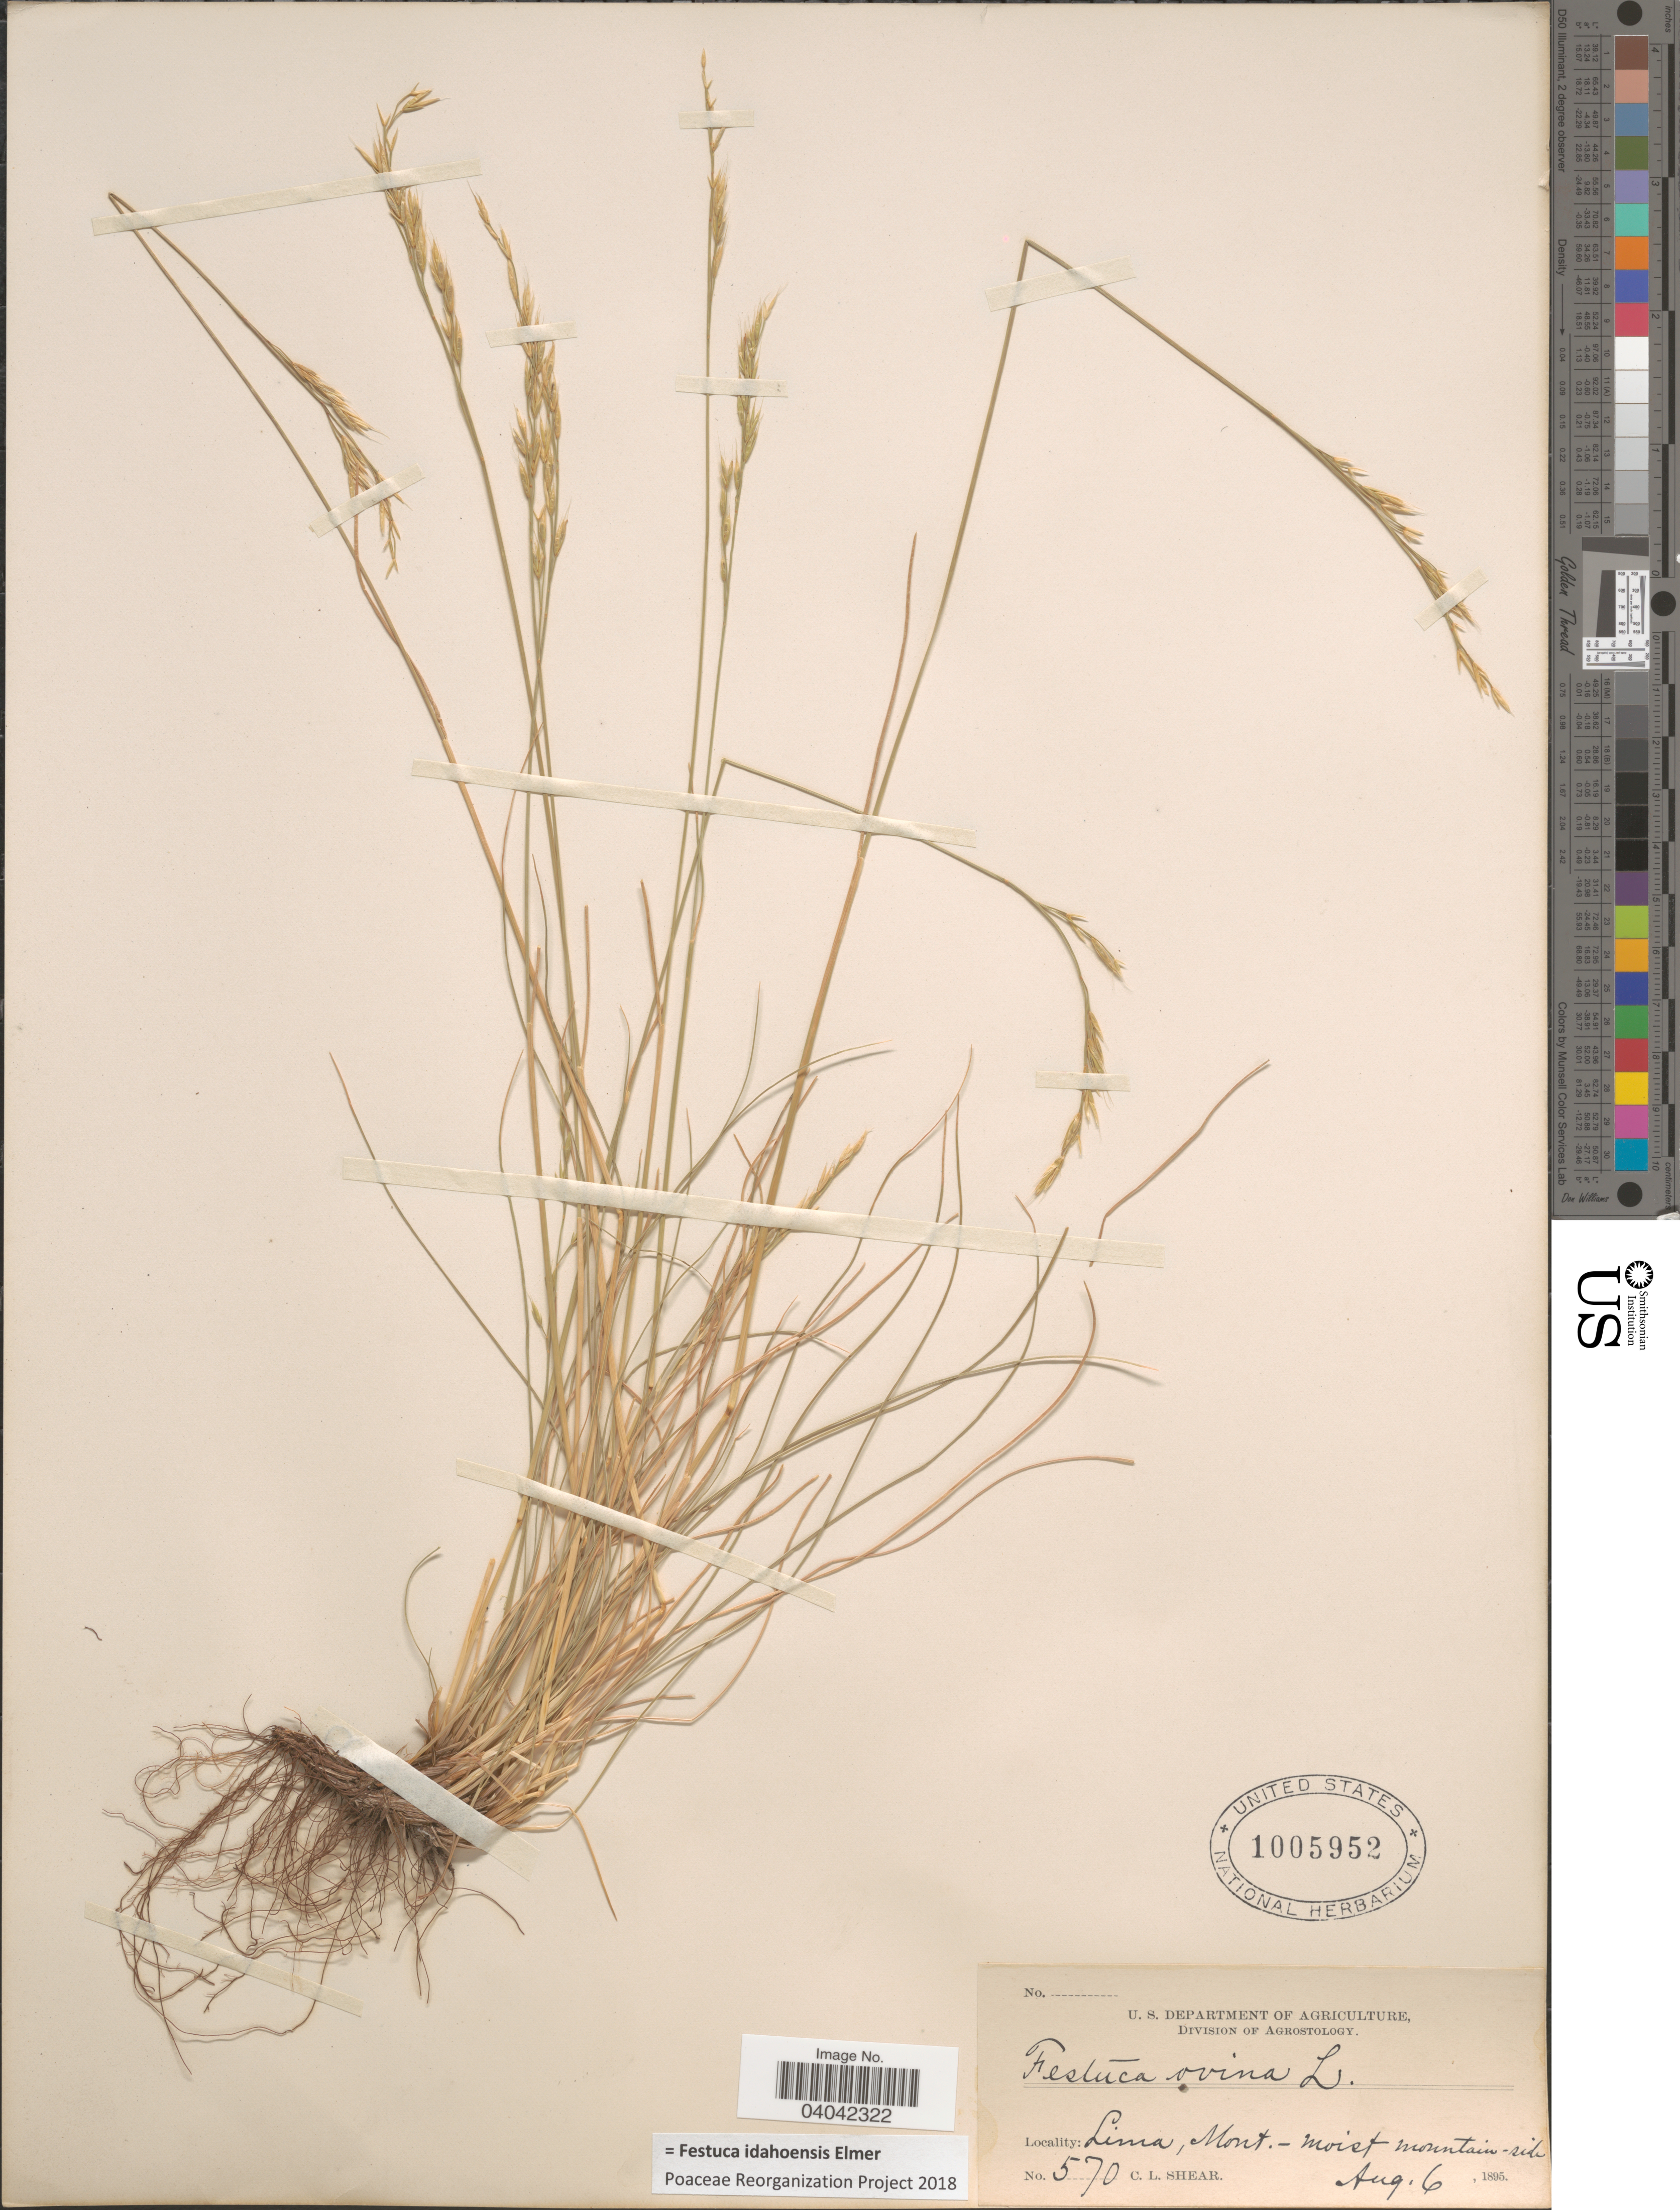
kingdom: Plantae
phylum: Tracheophyta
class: Liliopsida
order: Poales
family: Poaceae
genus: Festuca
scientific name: Festuca idahoensis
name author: Elmer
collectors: C. L. Shear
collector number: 570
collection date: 1895-08-06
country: United States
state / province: Montana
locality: Lima, Mont. - moist mountain-side.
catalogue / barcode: US 1005952